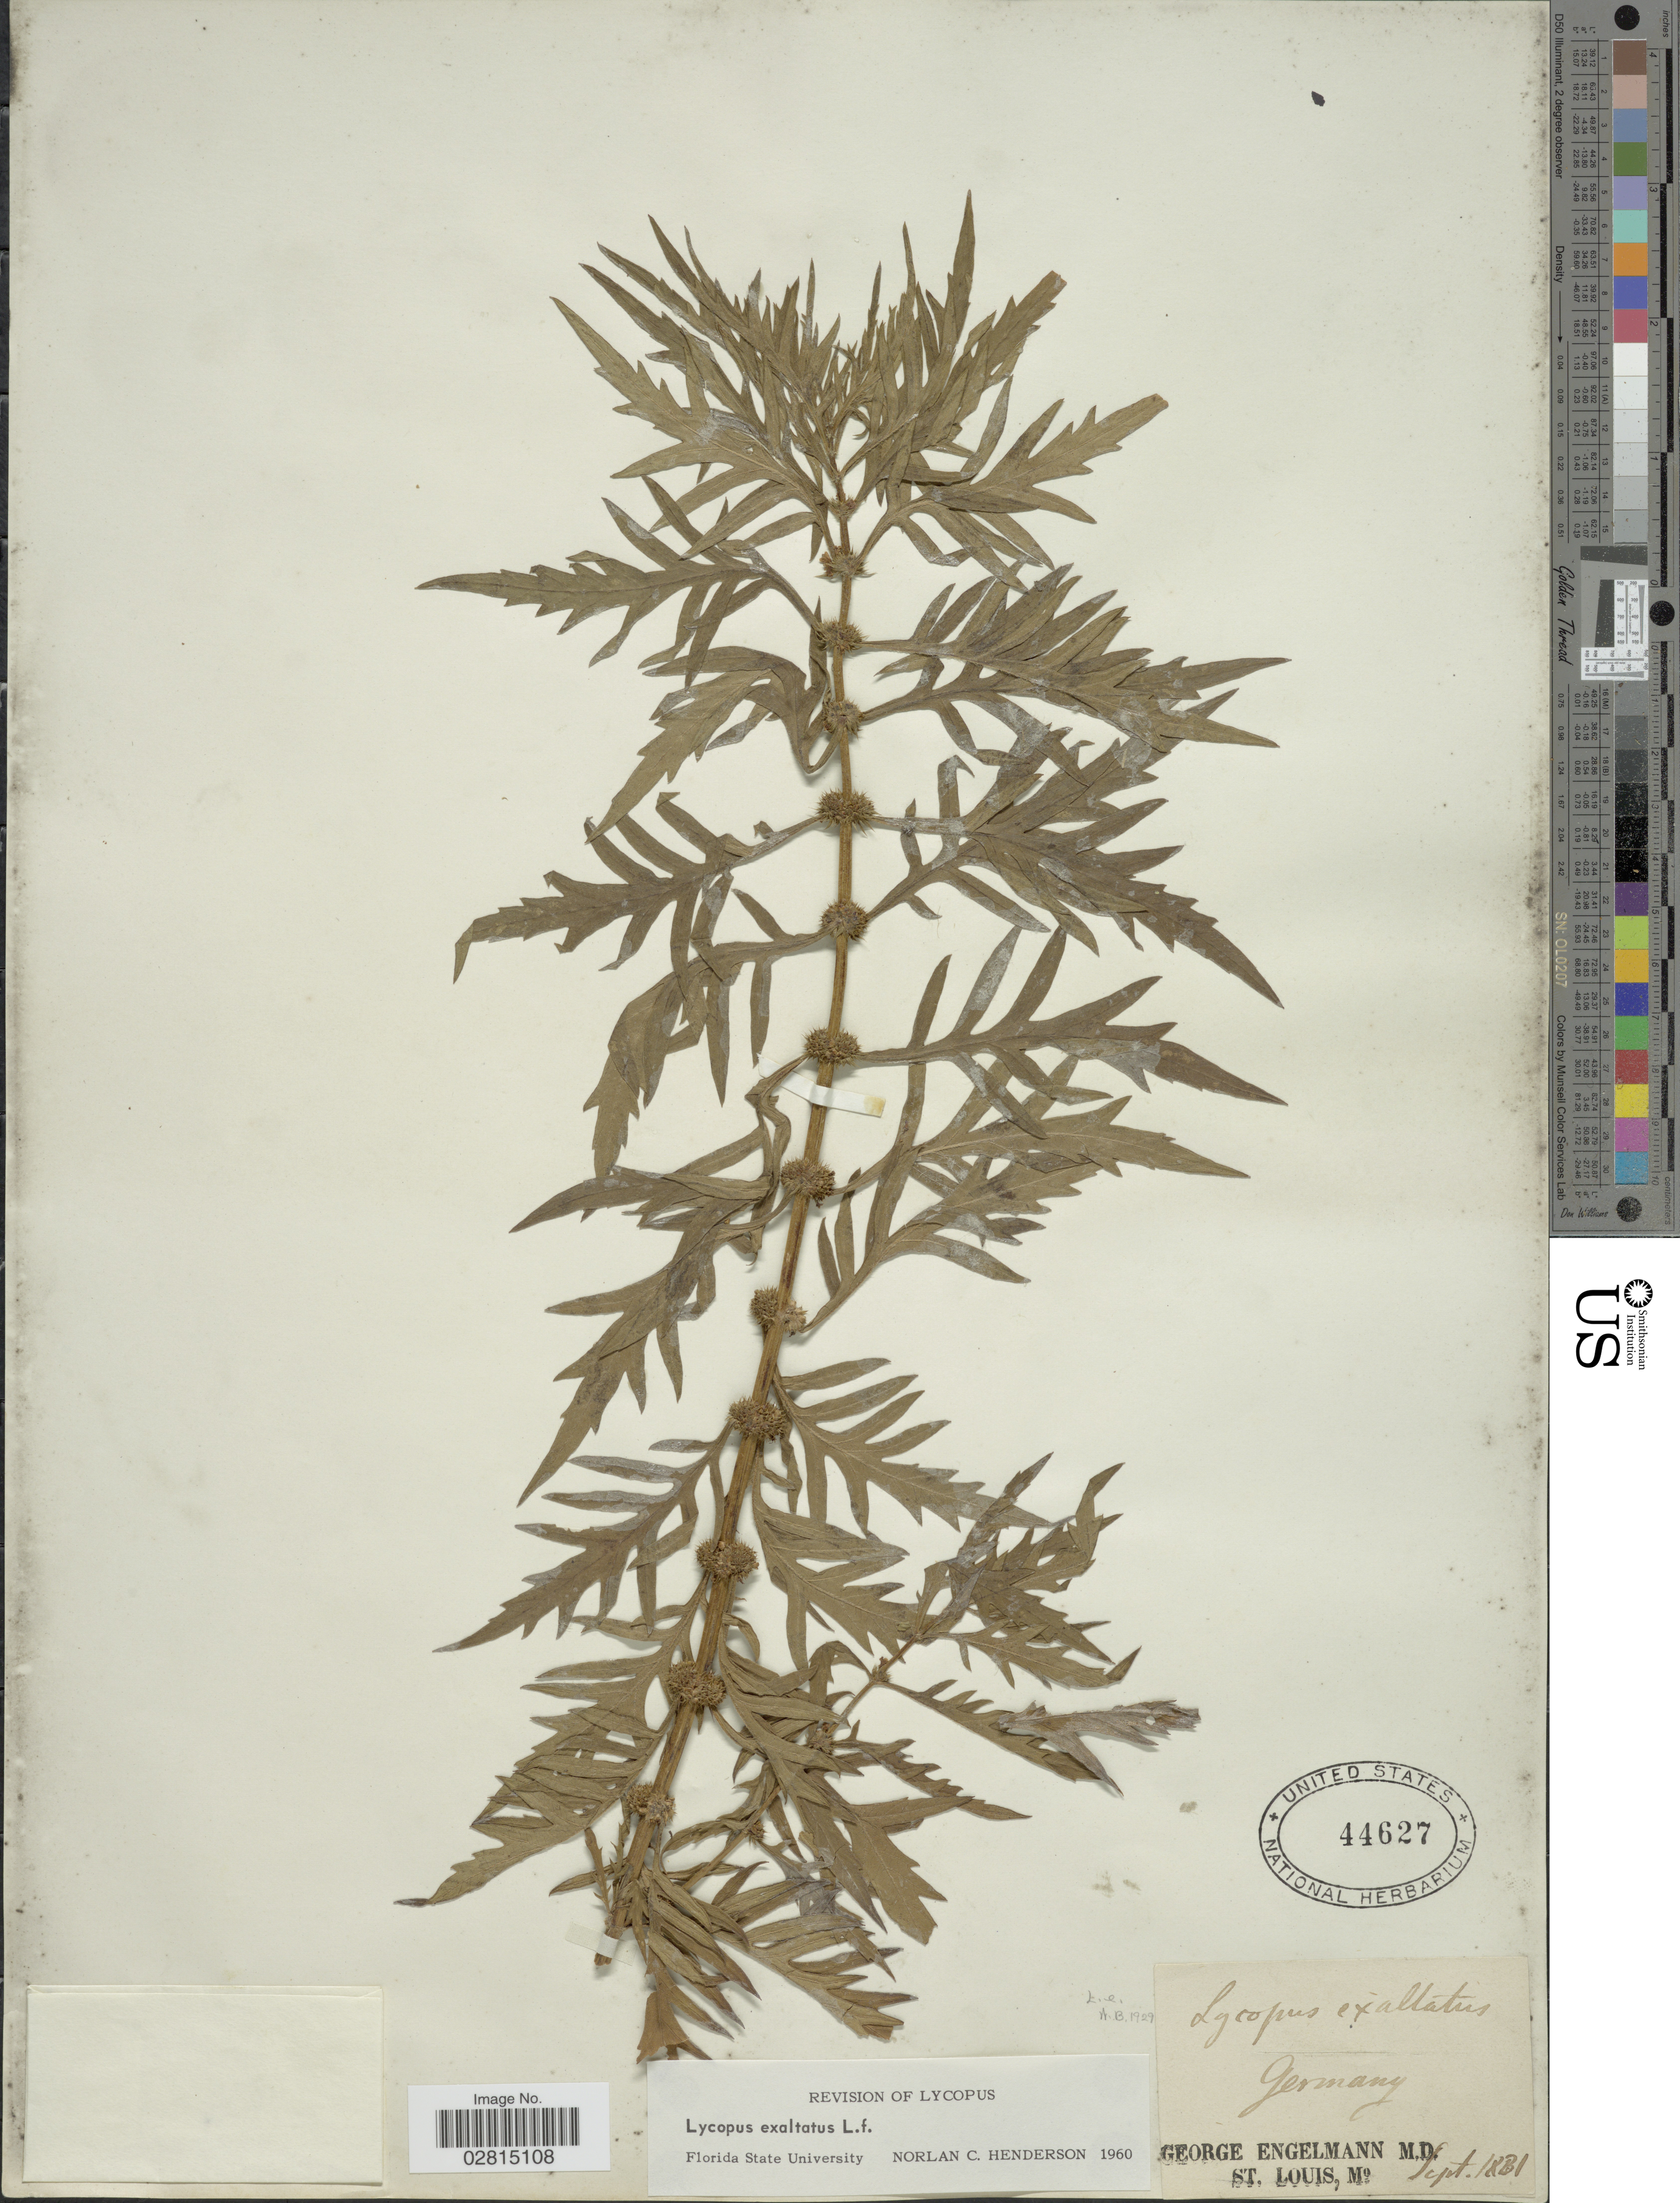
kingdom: Plantae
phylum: Tracheophyta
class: Magnoliopsida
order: Lamiales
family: Lamiaceae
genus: Lycopus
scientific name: Lycopus exaltatus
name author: L. f.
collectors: G. Engelmann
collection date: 1881-09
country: Germany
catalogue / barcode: US 44627